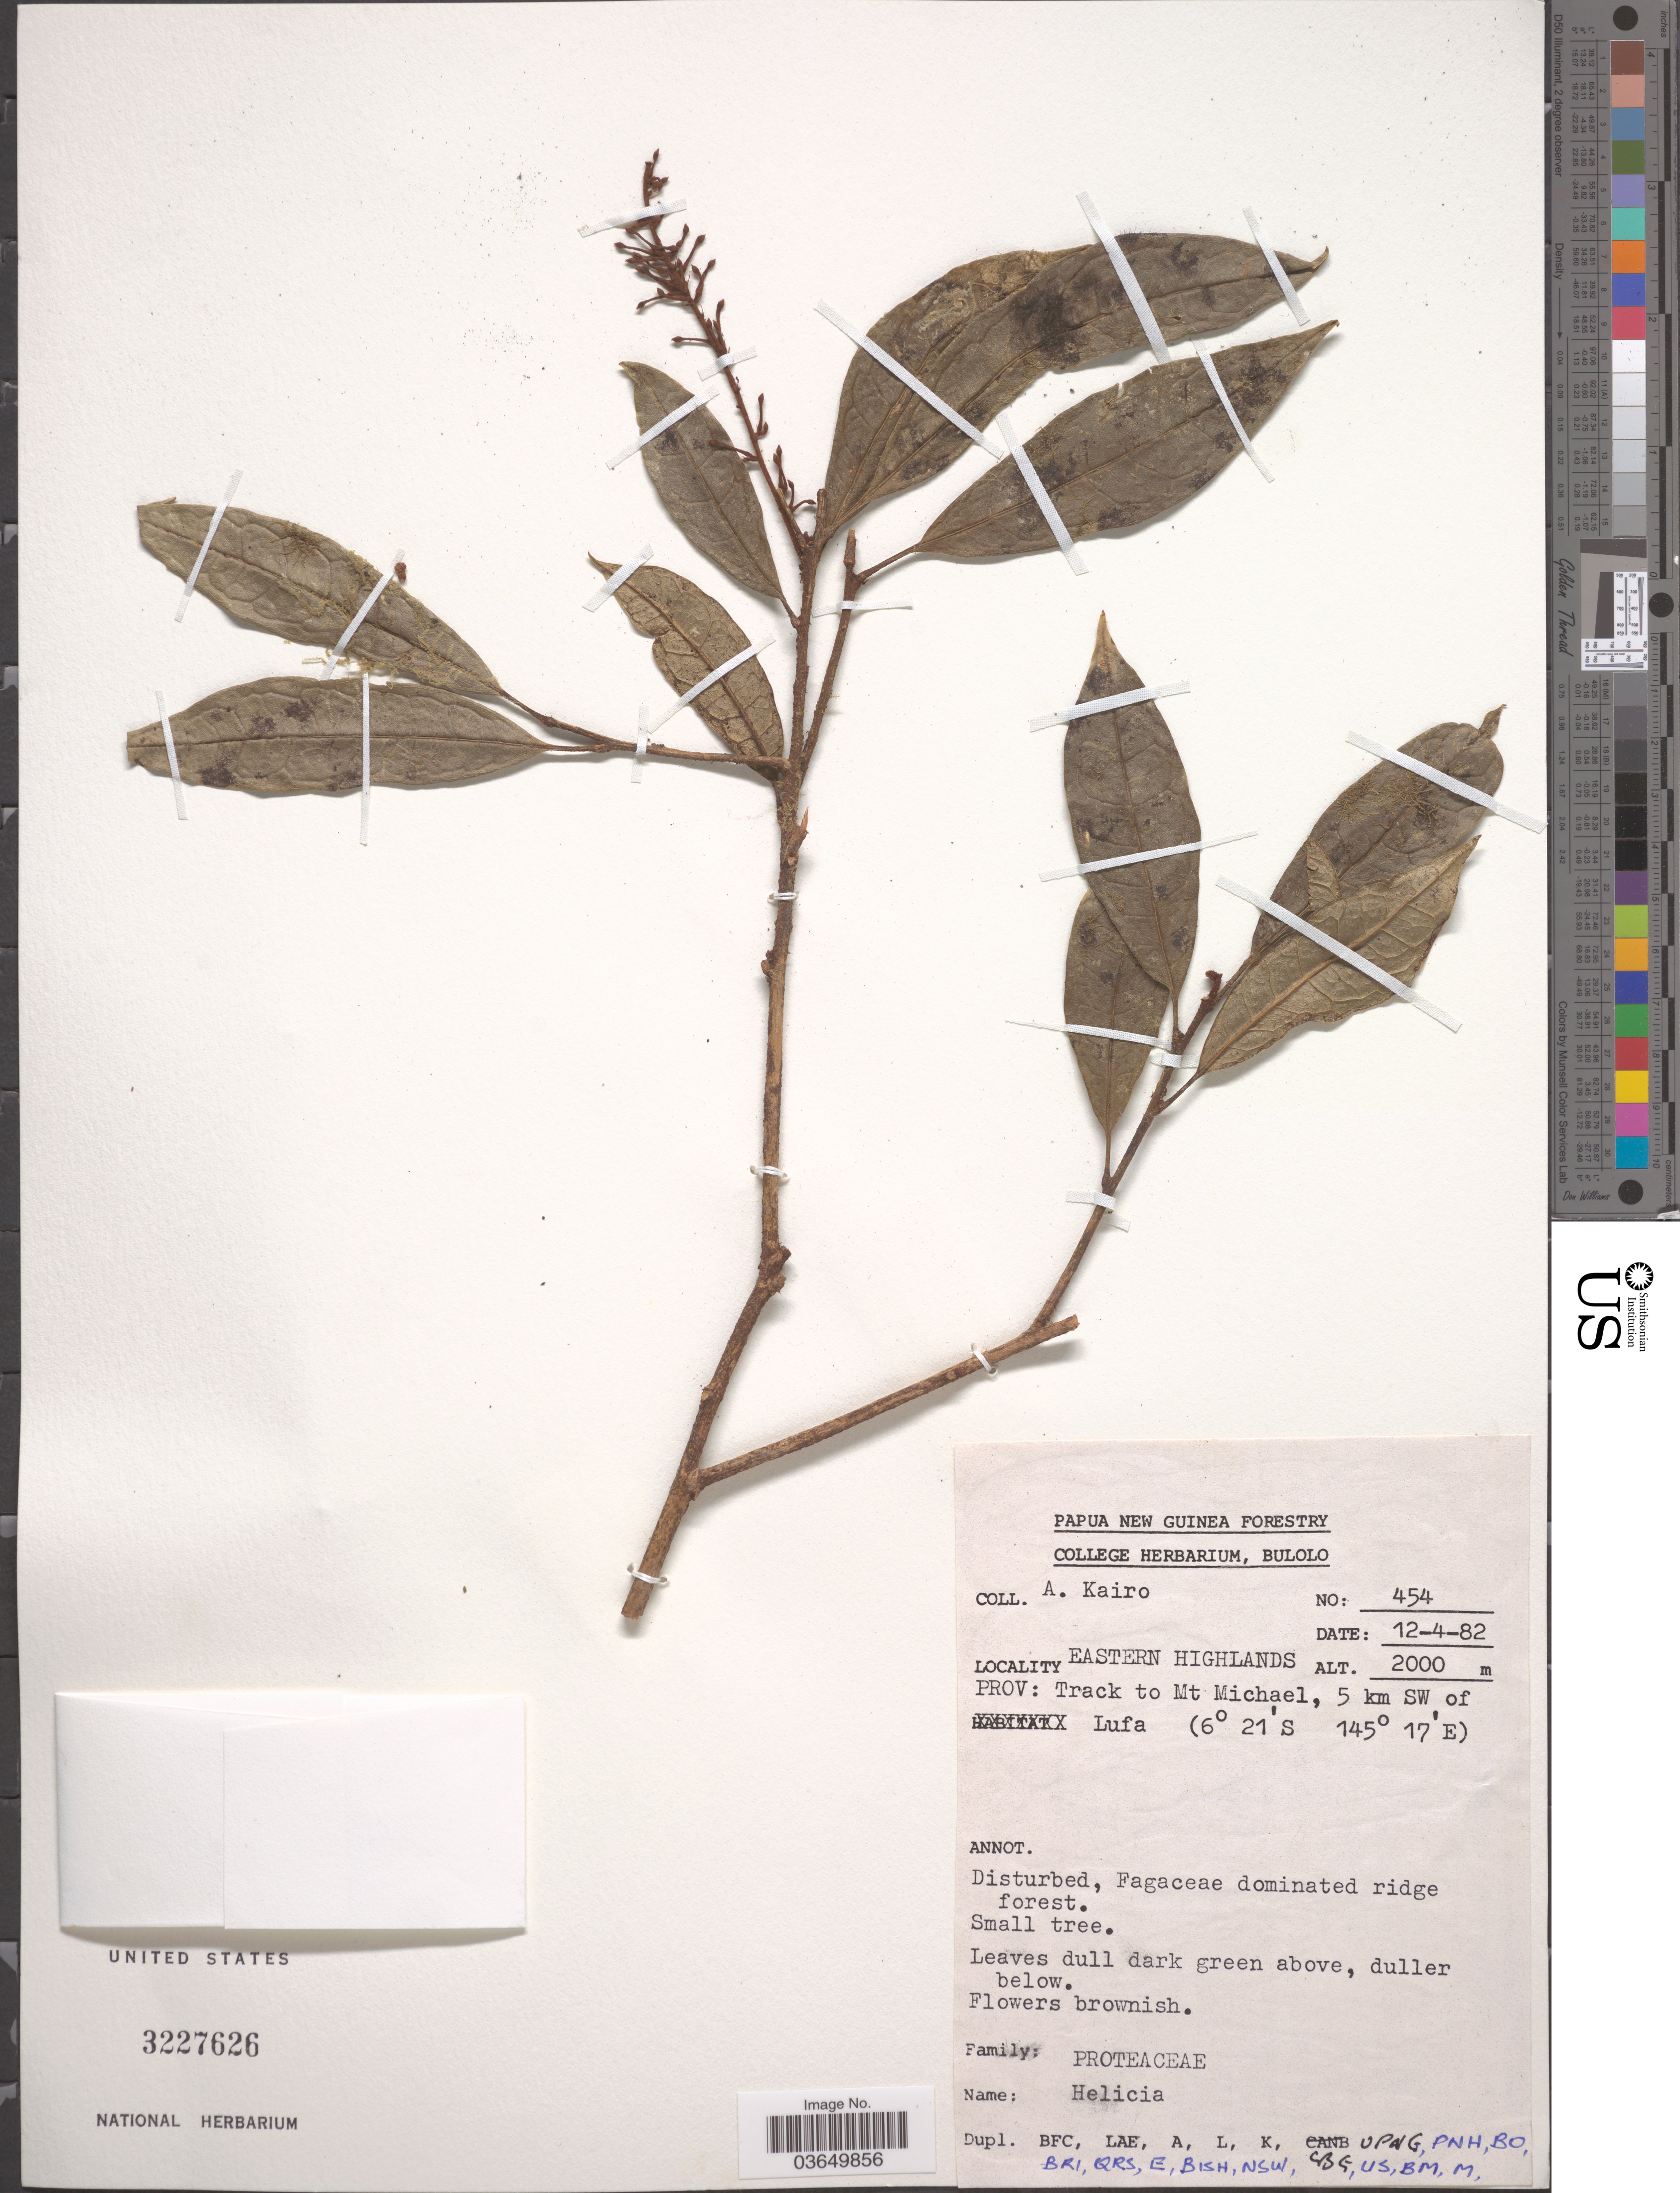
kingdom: Plantae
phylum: Tracheophyta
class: Magnoliopsida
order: Proteales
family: Proteaceae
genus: Helicia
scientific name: Helicia sp.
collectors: A. Kairo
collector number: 454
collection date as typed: Transcribed d/m/y: 12/4/82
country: Papua New Guinea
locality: Eastern Highlands Prov: Track to Mt Michael, 5 km SE of Lufa.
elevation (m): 2000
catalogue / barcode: US 3227626